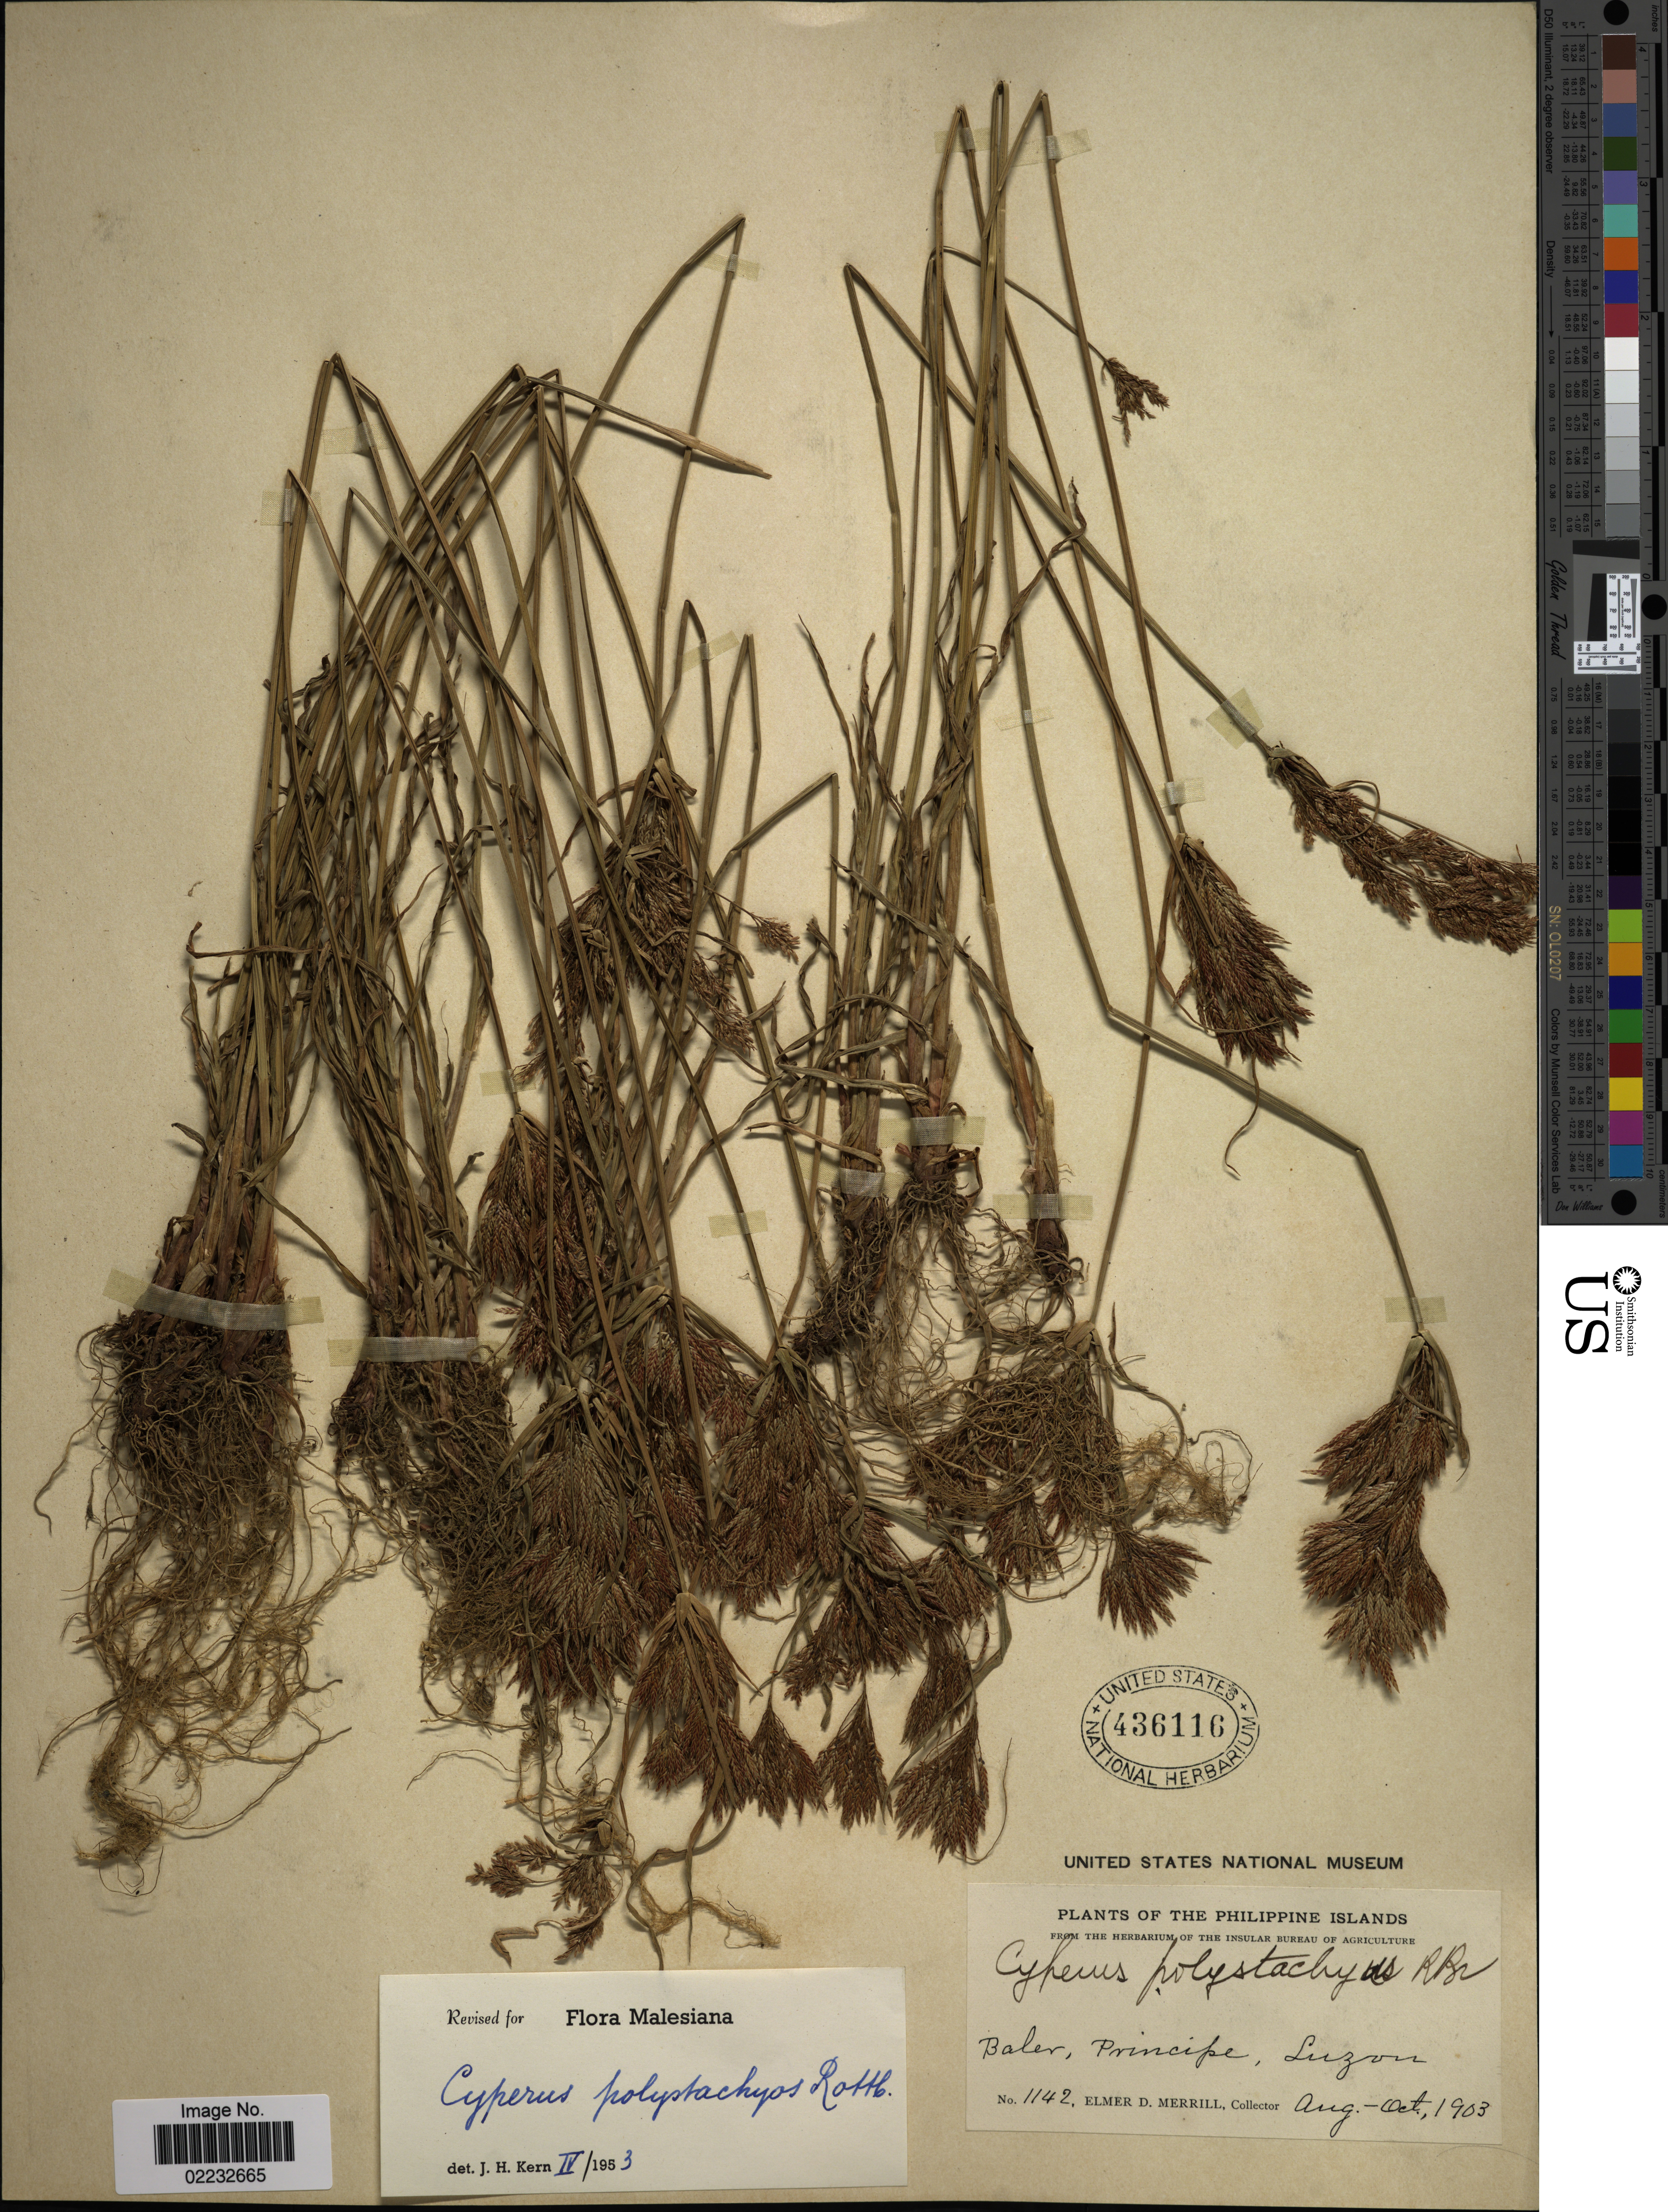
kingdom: Plantae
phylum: Tracheophyta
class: Liliopsida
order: Poales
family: Cyperaceae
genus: Cyperus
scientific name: Cyperus polystachyos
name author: Rottb.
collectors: E. D. Merrill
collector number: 1142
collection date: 1903-08/1903-10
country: Philippines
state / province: Central Luzon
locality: Baler, Principe, Luzon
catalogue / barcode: US 436116